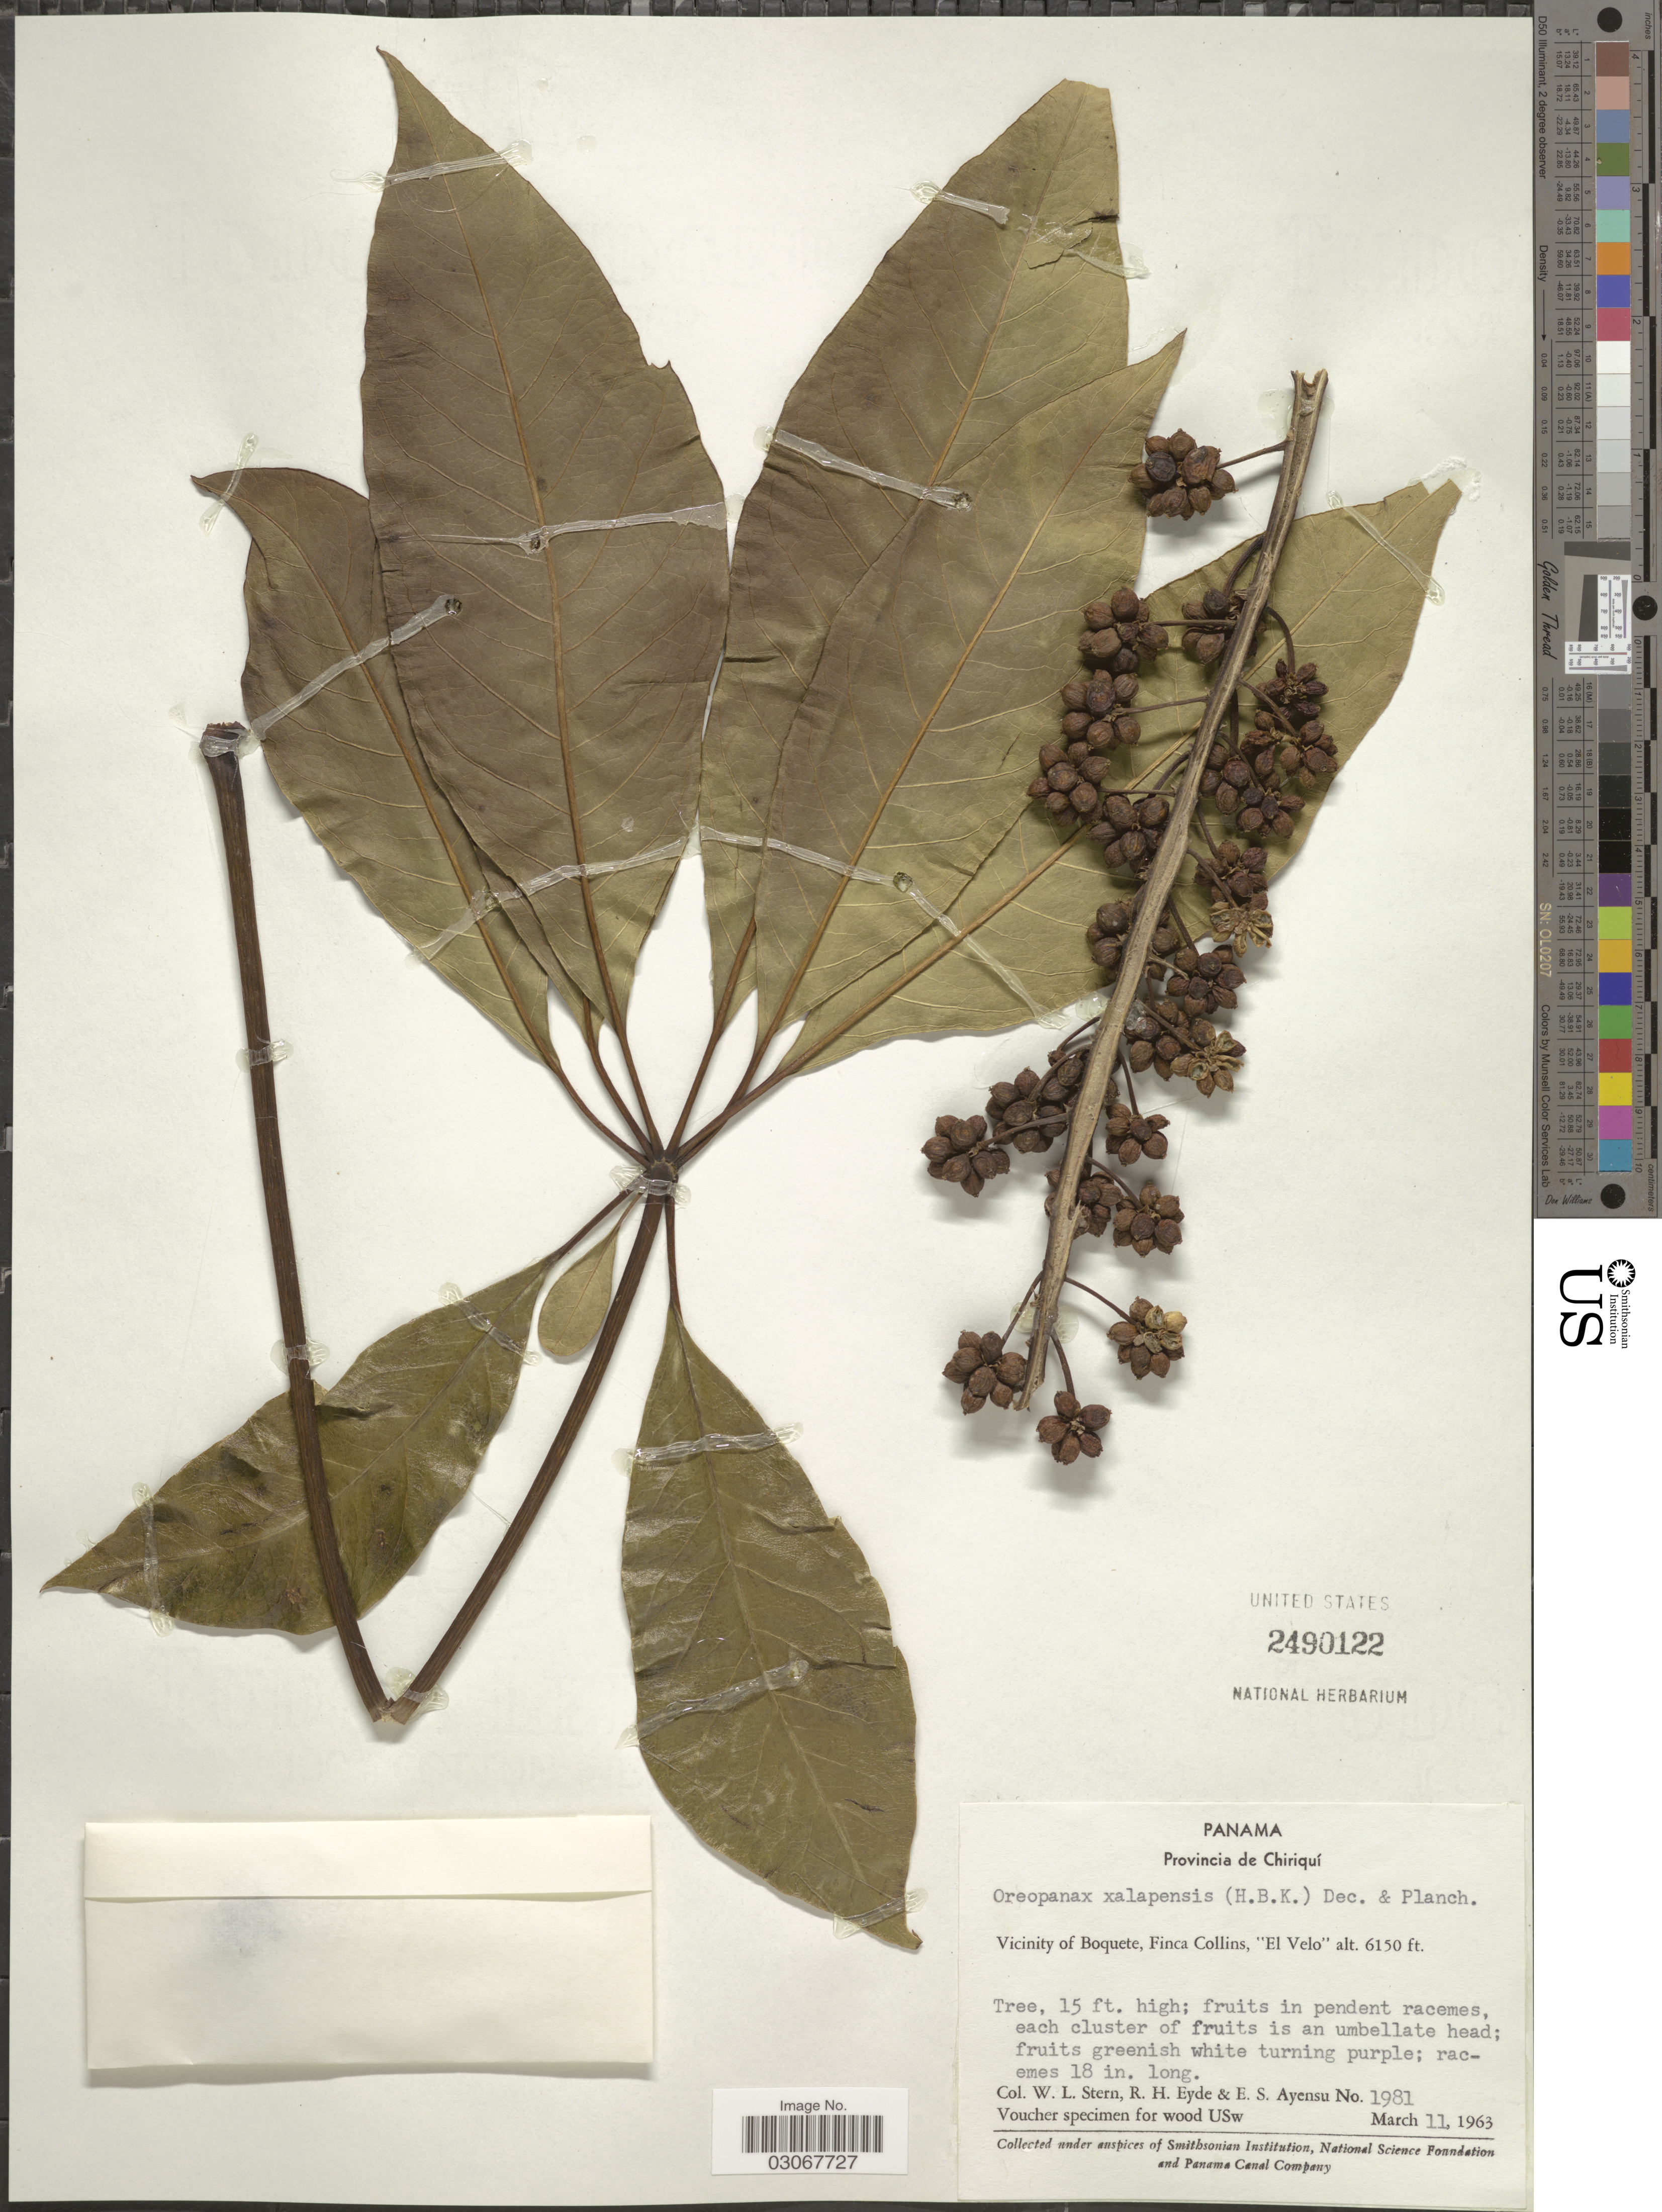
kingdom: Plantae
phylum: Tracheophyta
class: Magnoliopsida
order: Apiales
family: Araliaceae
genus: Oreopanax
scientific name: Oreopanax xalapensis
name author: (Kunth) Decne. & Planch.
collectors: W. L. Stern, R. H. Eyde & E. S. Ayensu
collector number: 1981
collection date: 1963-03-11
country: Panama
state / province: Chiriqui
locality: Vicinity of Boquete, Finca Collins, "El Velo".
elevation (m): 1875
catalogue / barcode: US 2490122